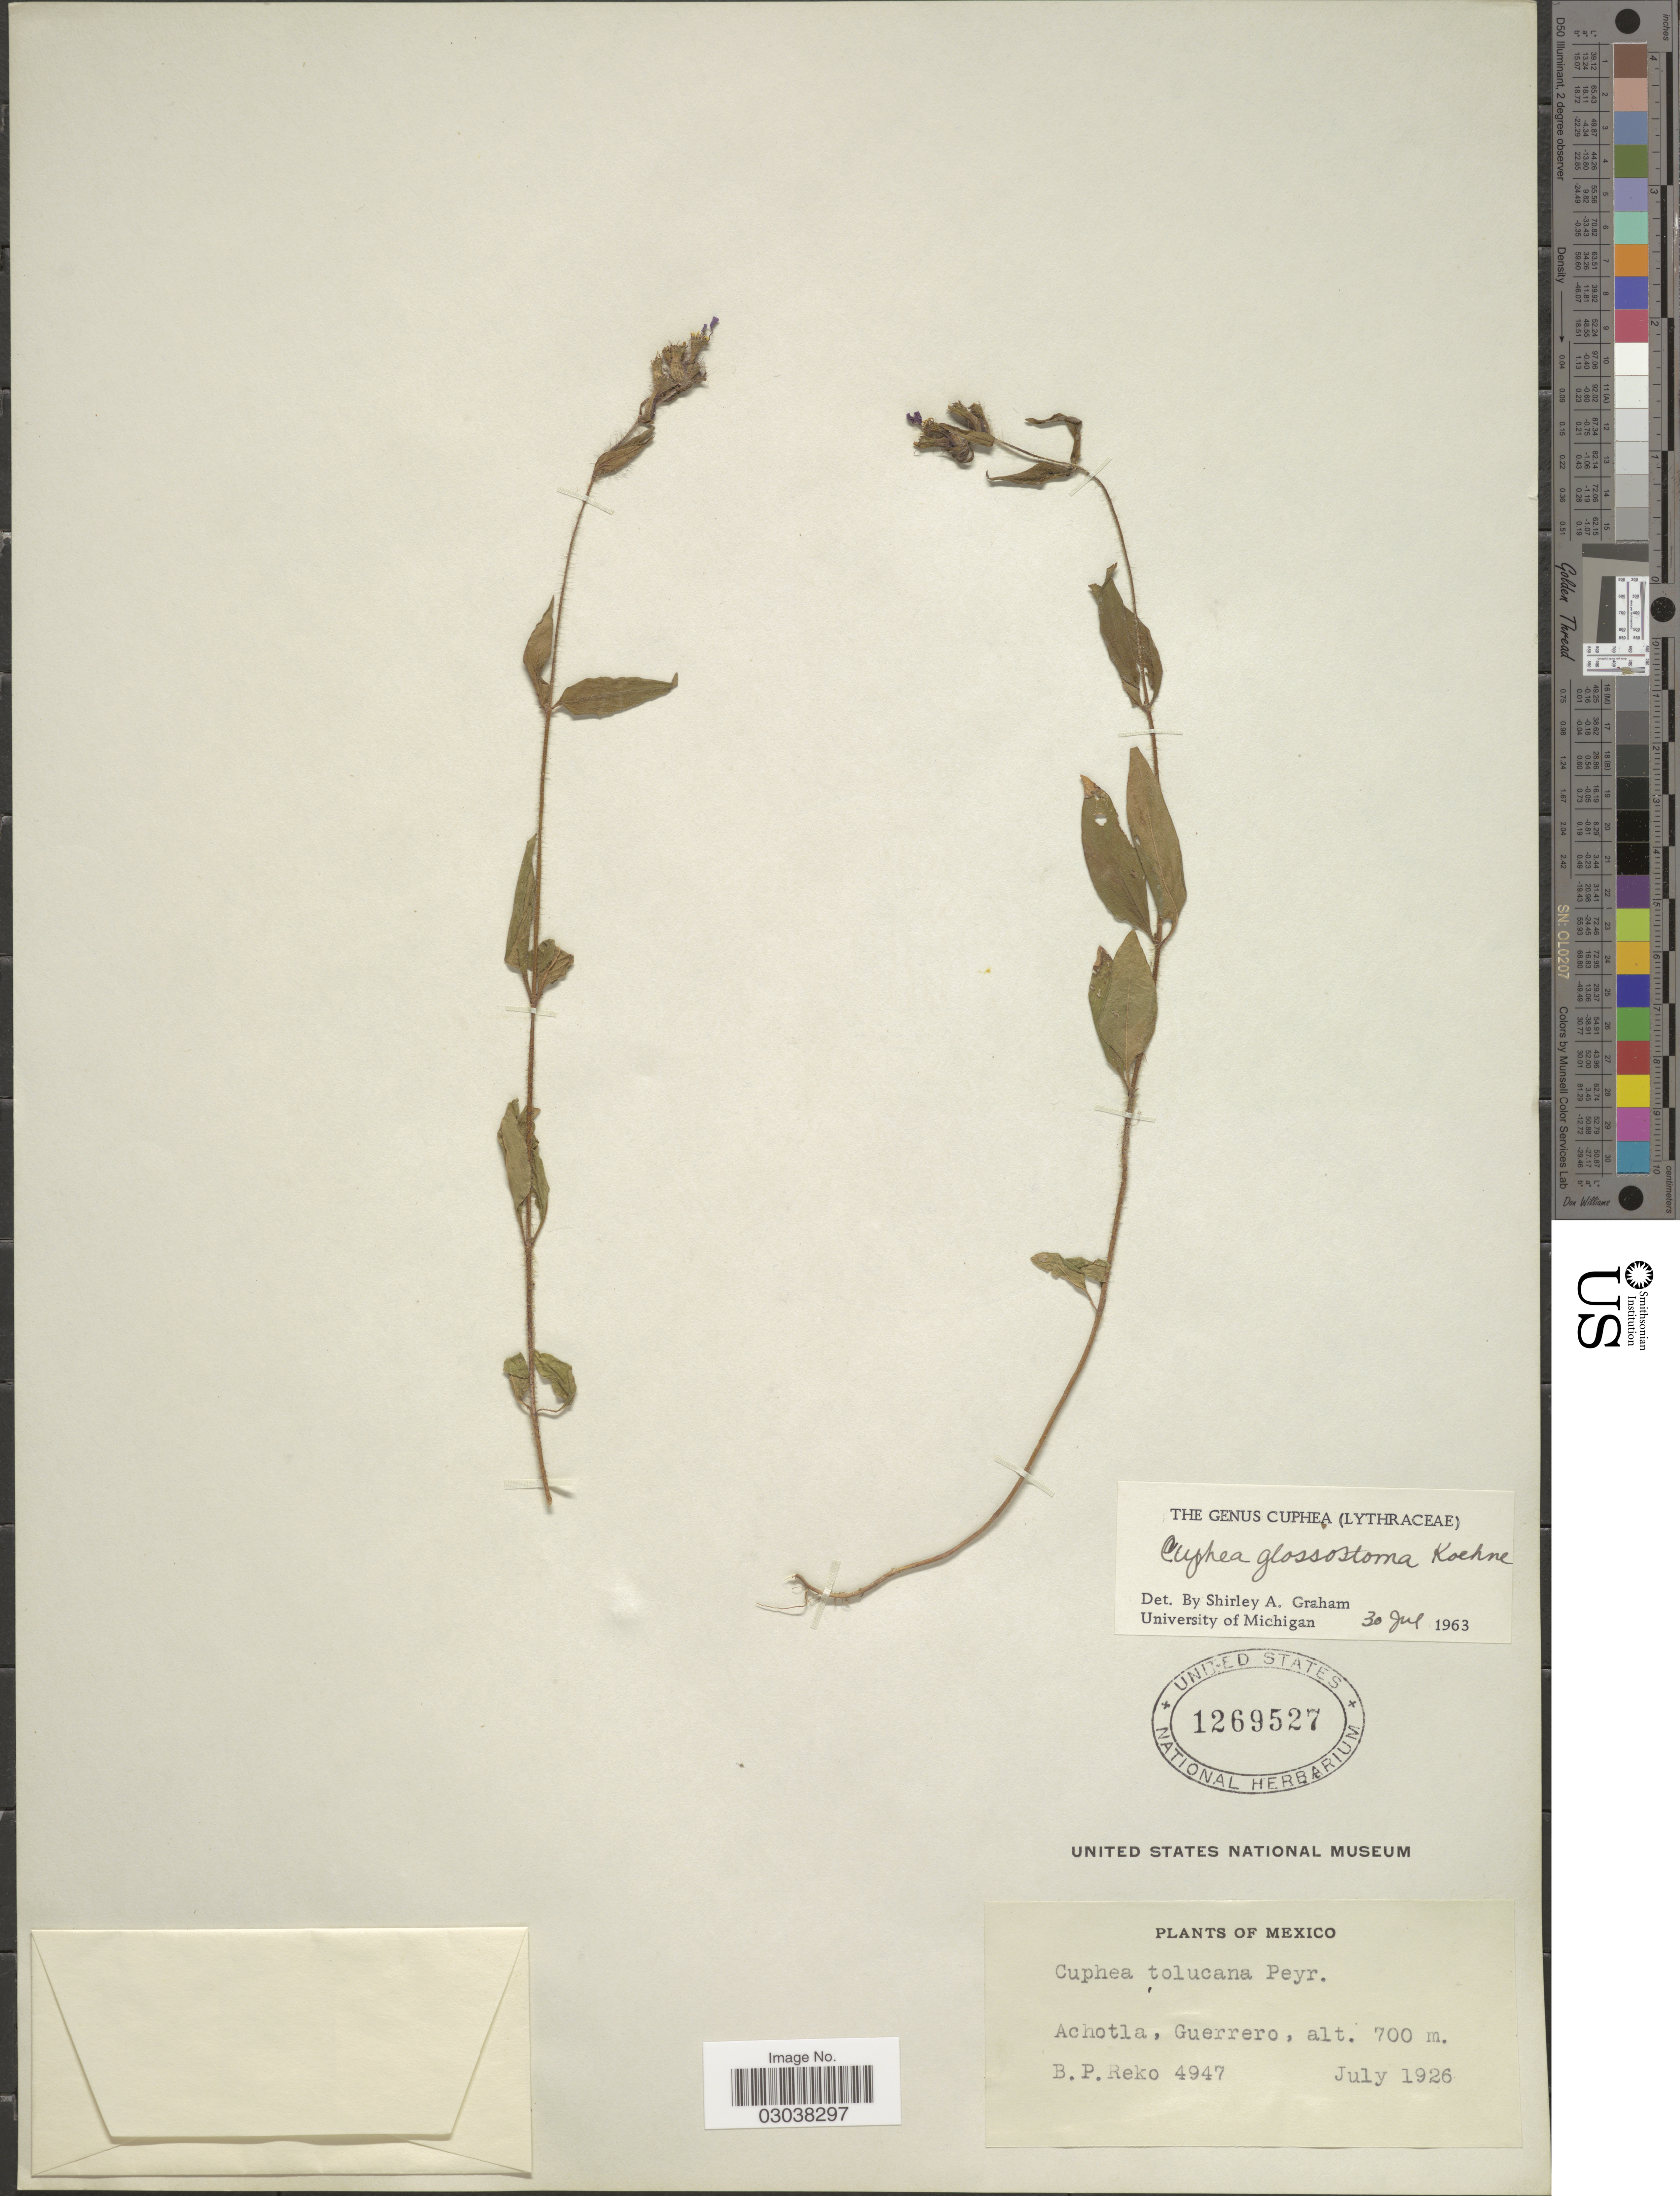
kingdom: Plantae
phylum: Tracheophyta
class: Magnoliopsida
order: Myrtales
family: Lythraceae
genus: Cuphea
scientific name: Cuphea glossostoma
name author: Koehne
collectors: B. P. Reko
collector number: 4947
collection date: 1926-07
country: Mexico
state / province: Guerrero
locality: Achotla.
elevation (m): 700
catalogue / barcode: US 1269527